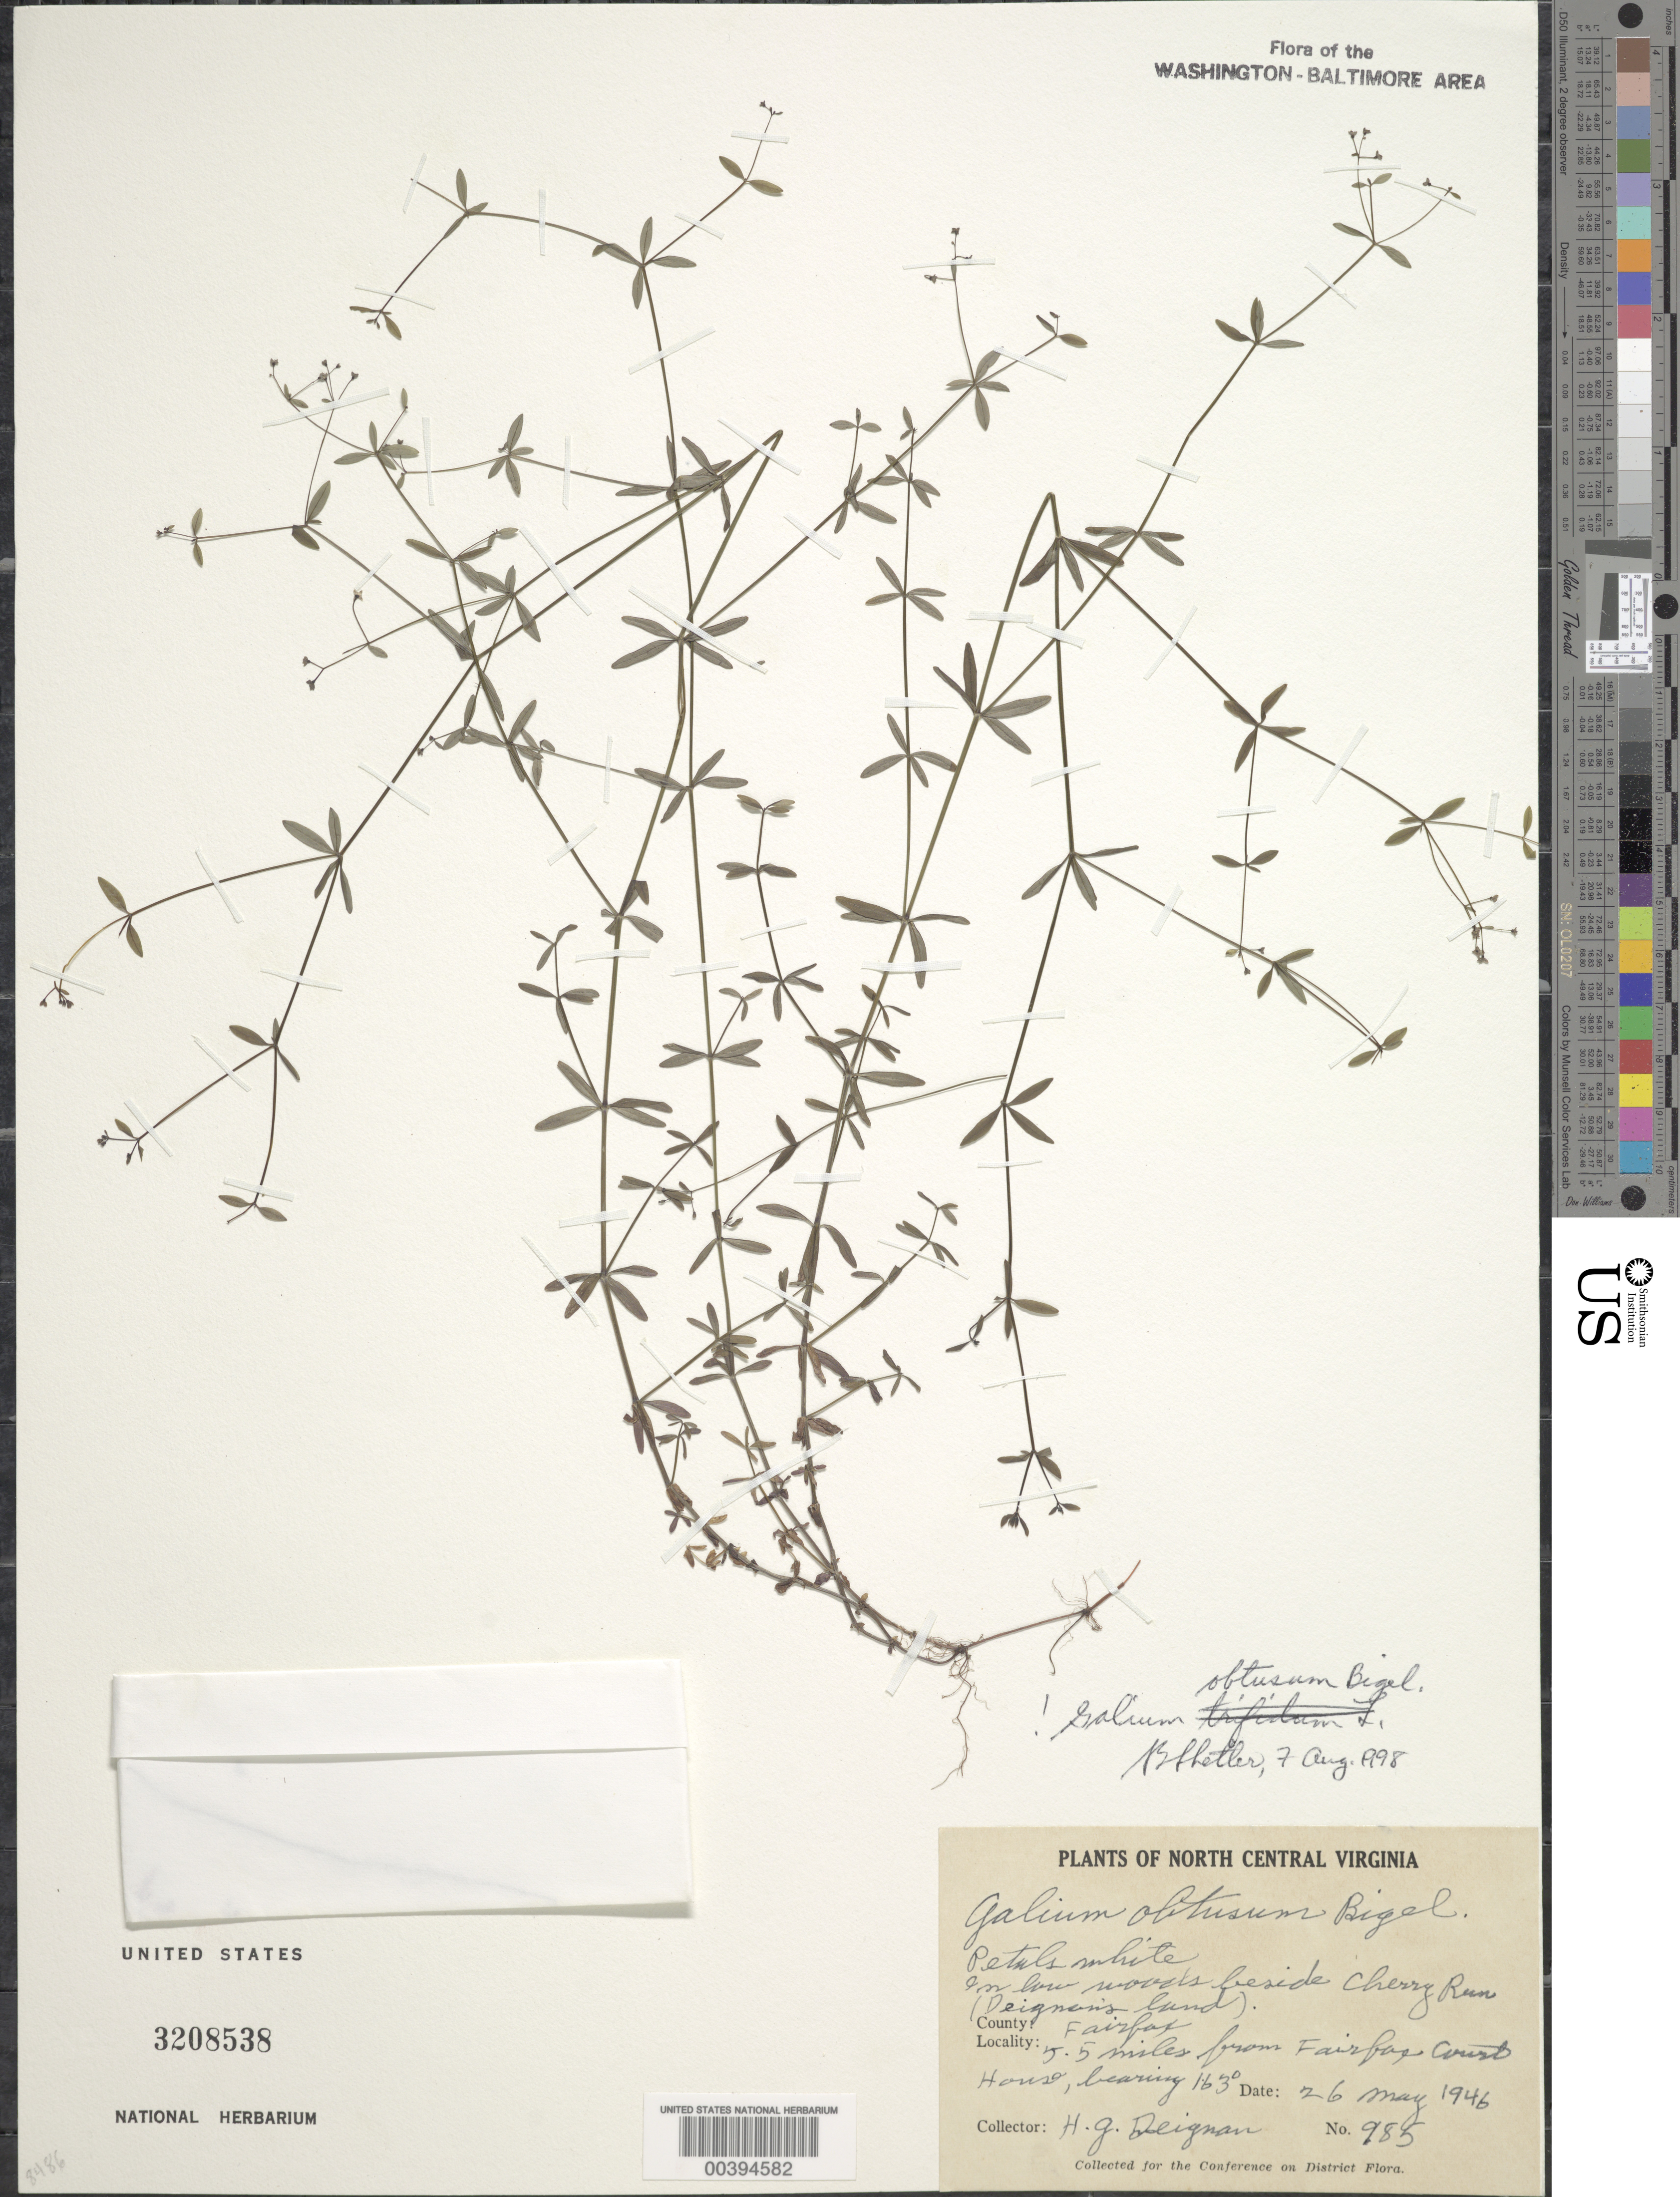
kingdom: Plantae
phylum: Tracheophyta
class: Magnoliopsida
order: Gentianales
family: Rubiaceae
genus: Galium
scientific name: Galium obtusum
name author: Bigelow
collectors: H. Deignan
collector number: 985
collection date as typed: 26 May 1946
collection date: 1946-05-26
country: United States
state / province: Virginia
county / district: Fairfax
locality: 5.5 Mi from Fairfax Court House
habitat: Lowwoods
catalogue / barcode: US 3208538